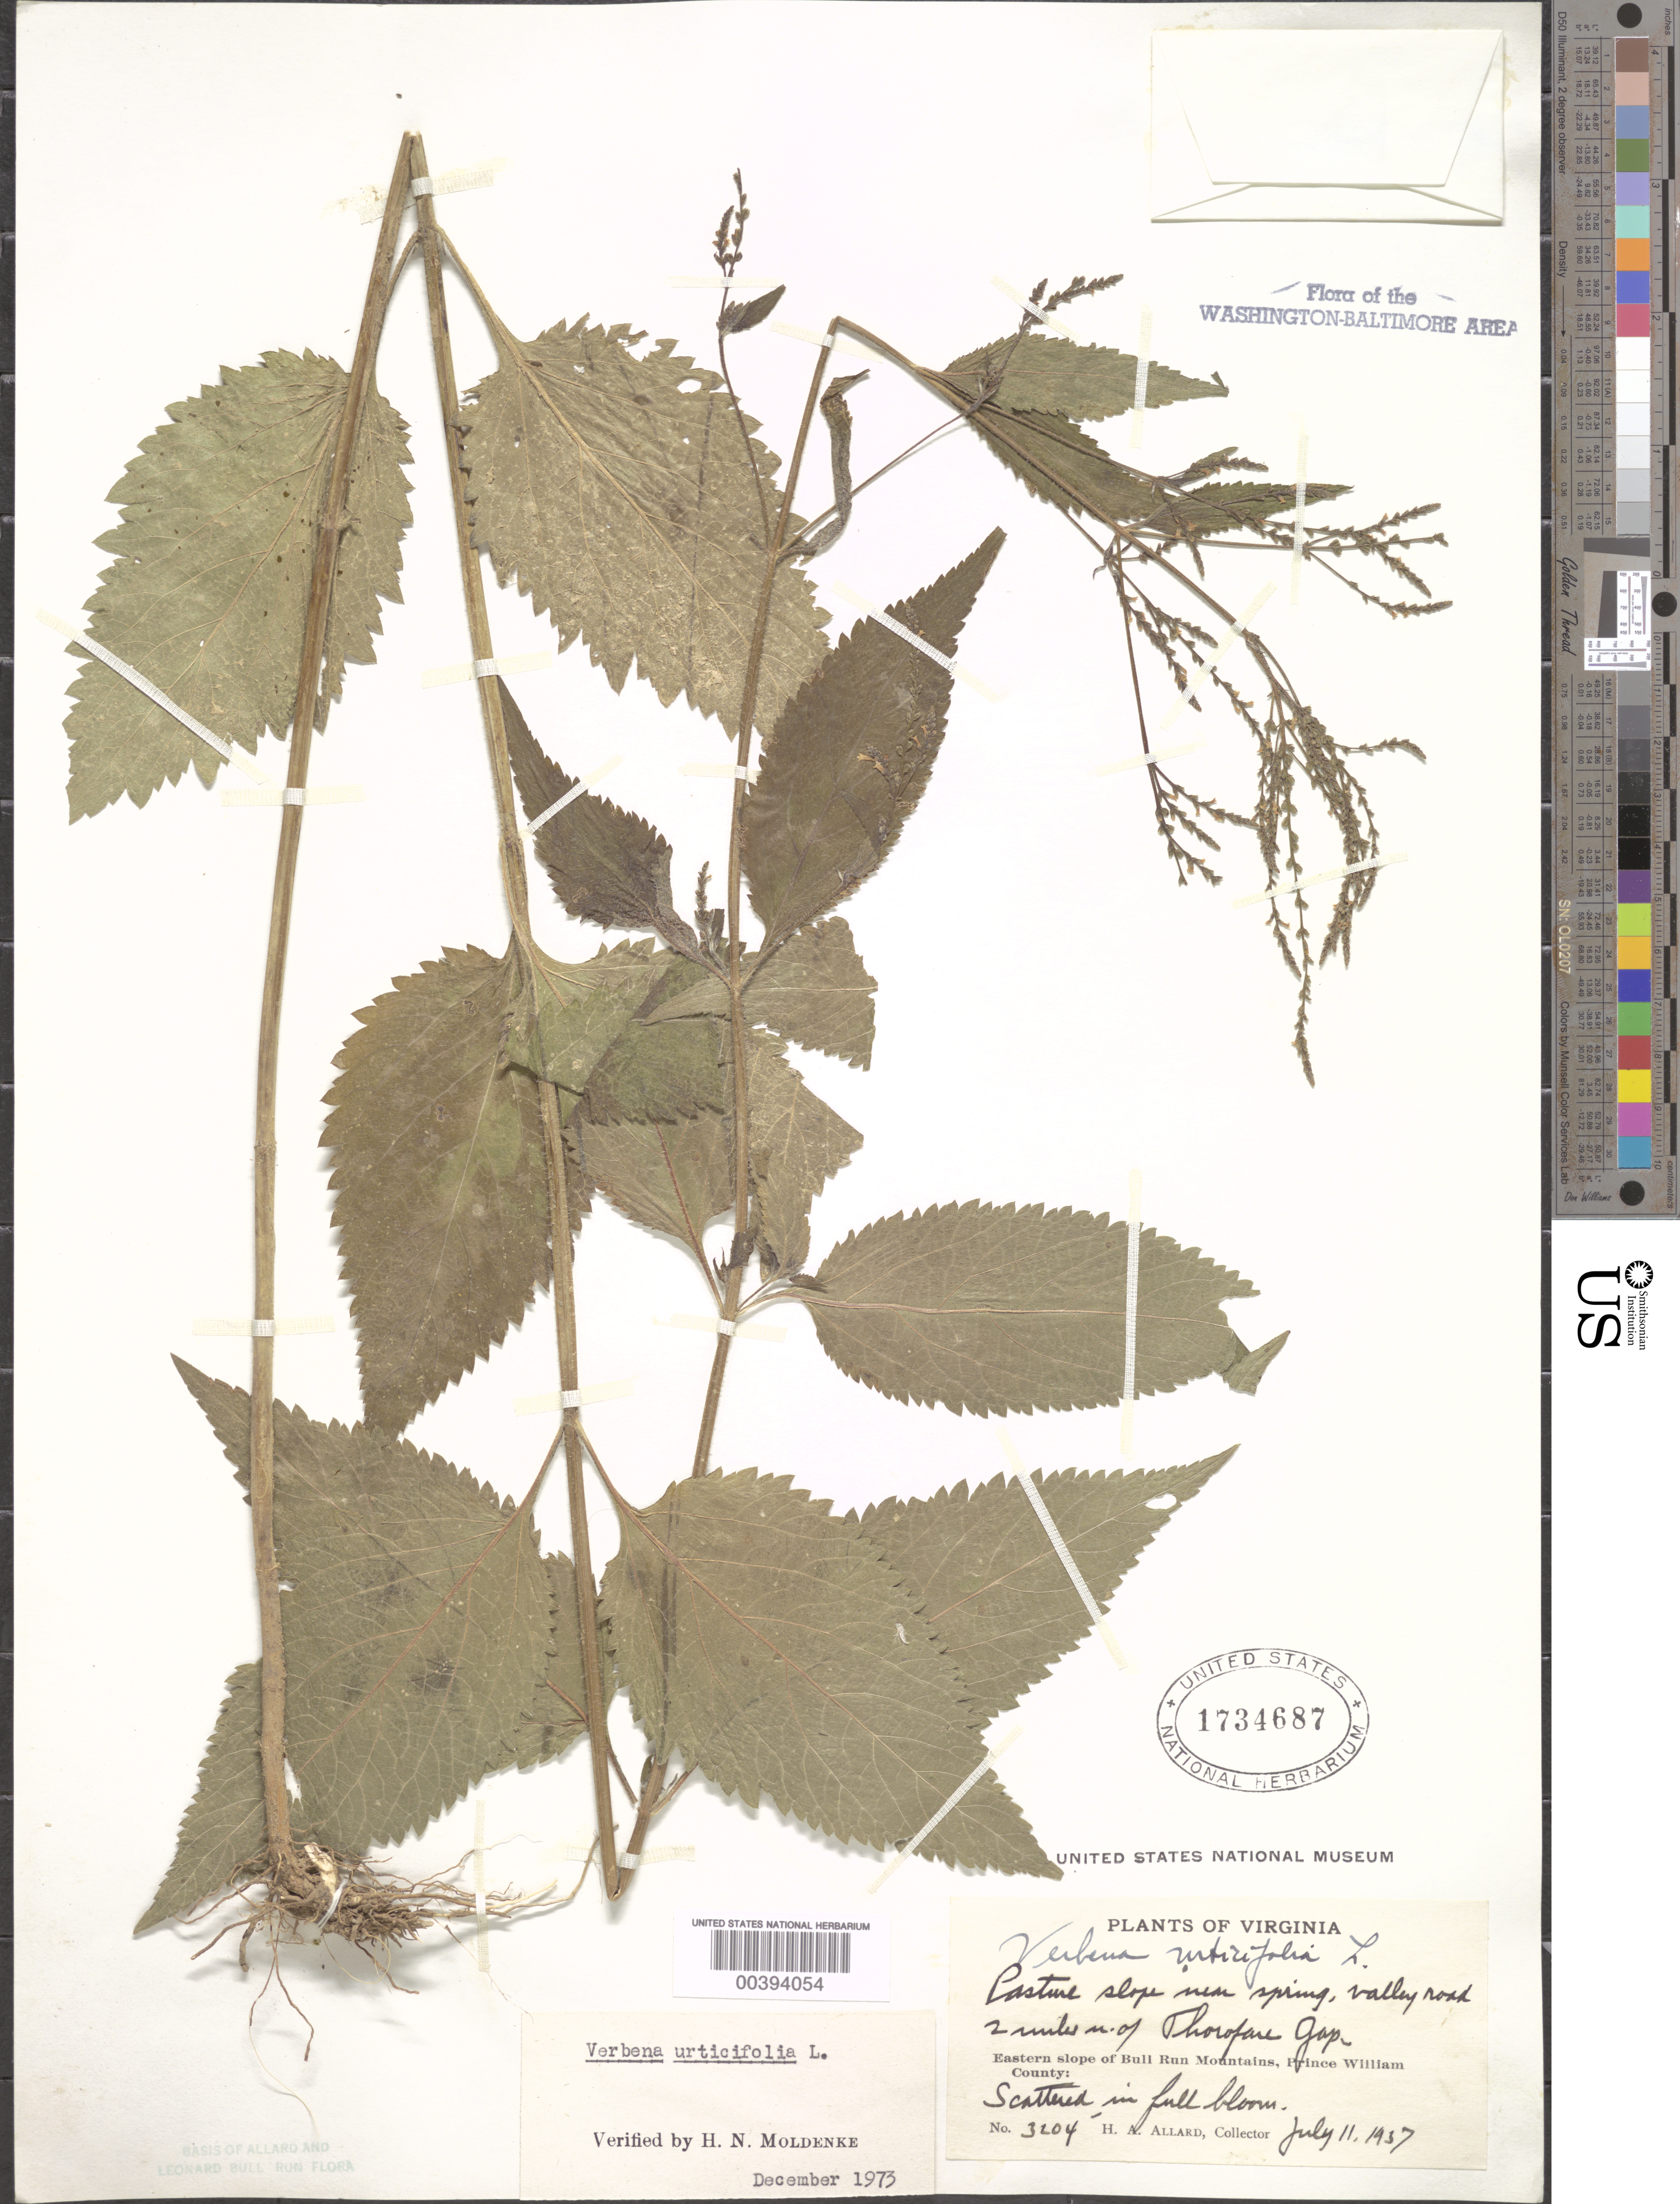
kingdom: Plantae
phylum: Tracheophyta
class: Magnoliopsida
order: Lamiales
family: Verbenaceae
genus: Verbena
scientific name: Verbena urticifolia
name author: L.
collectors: H. A. Allard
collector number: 3204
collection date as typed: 11 Jul 1937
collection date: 1937-07-11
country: United States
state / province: Virginia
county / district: Prince William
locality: North of Thorofare Gap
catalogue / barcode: US 1734687